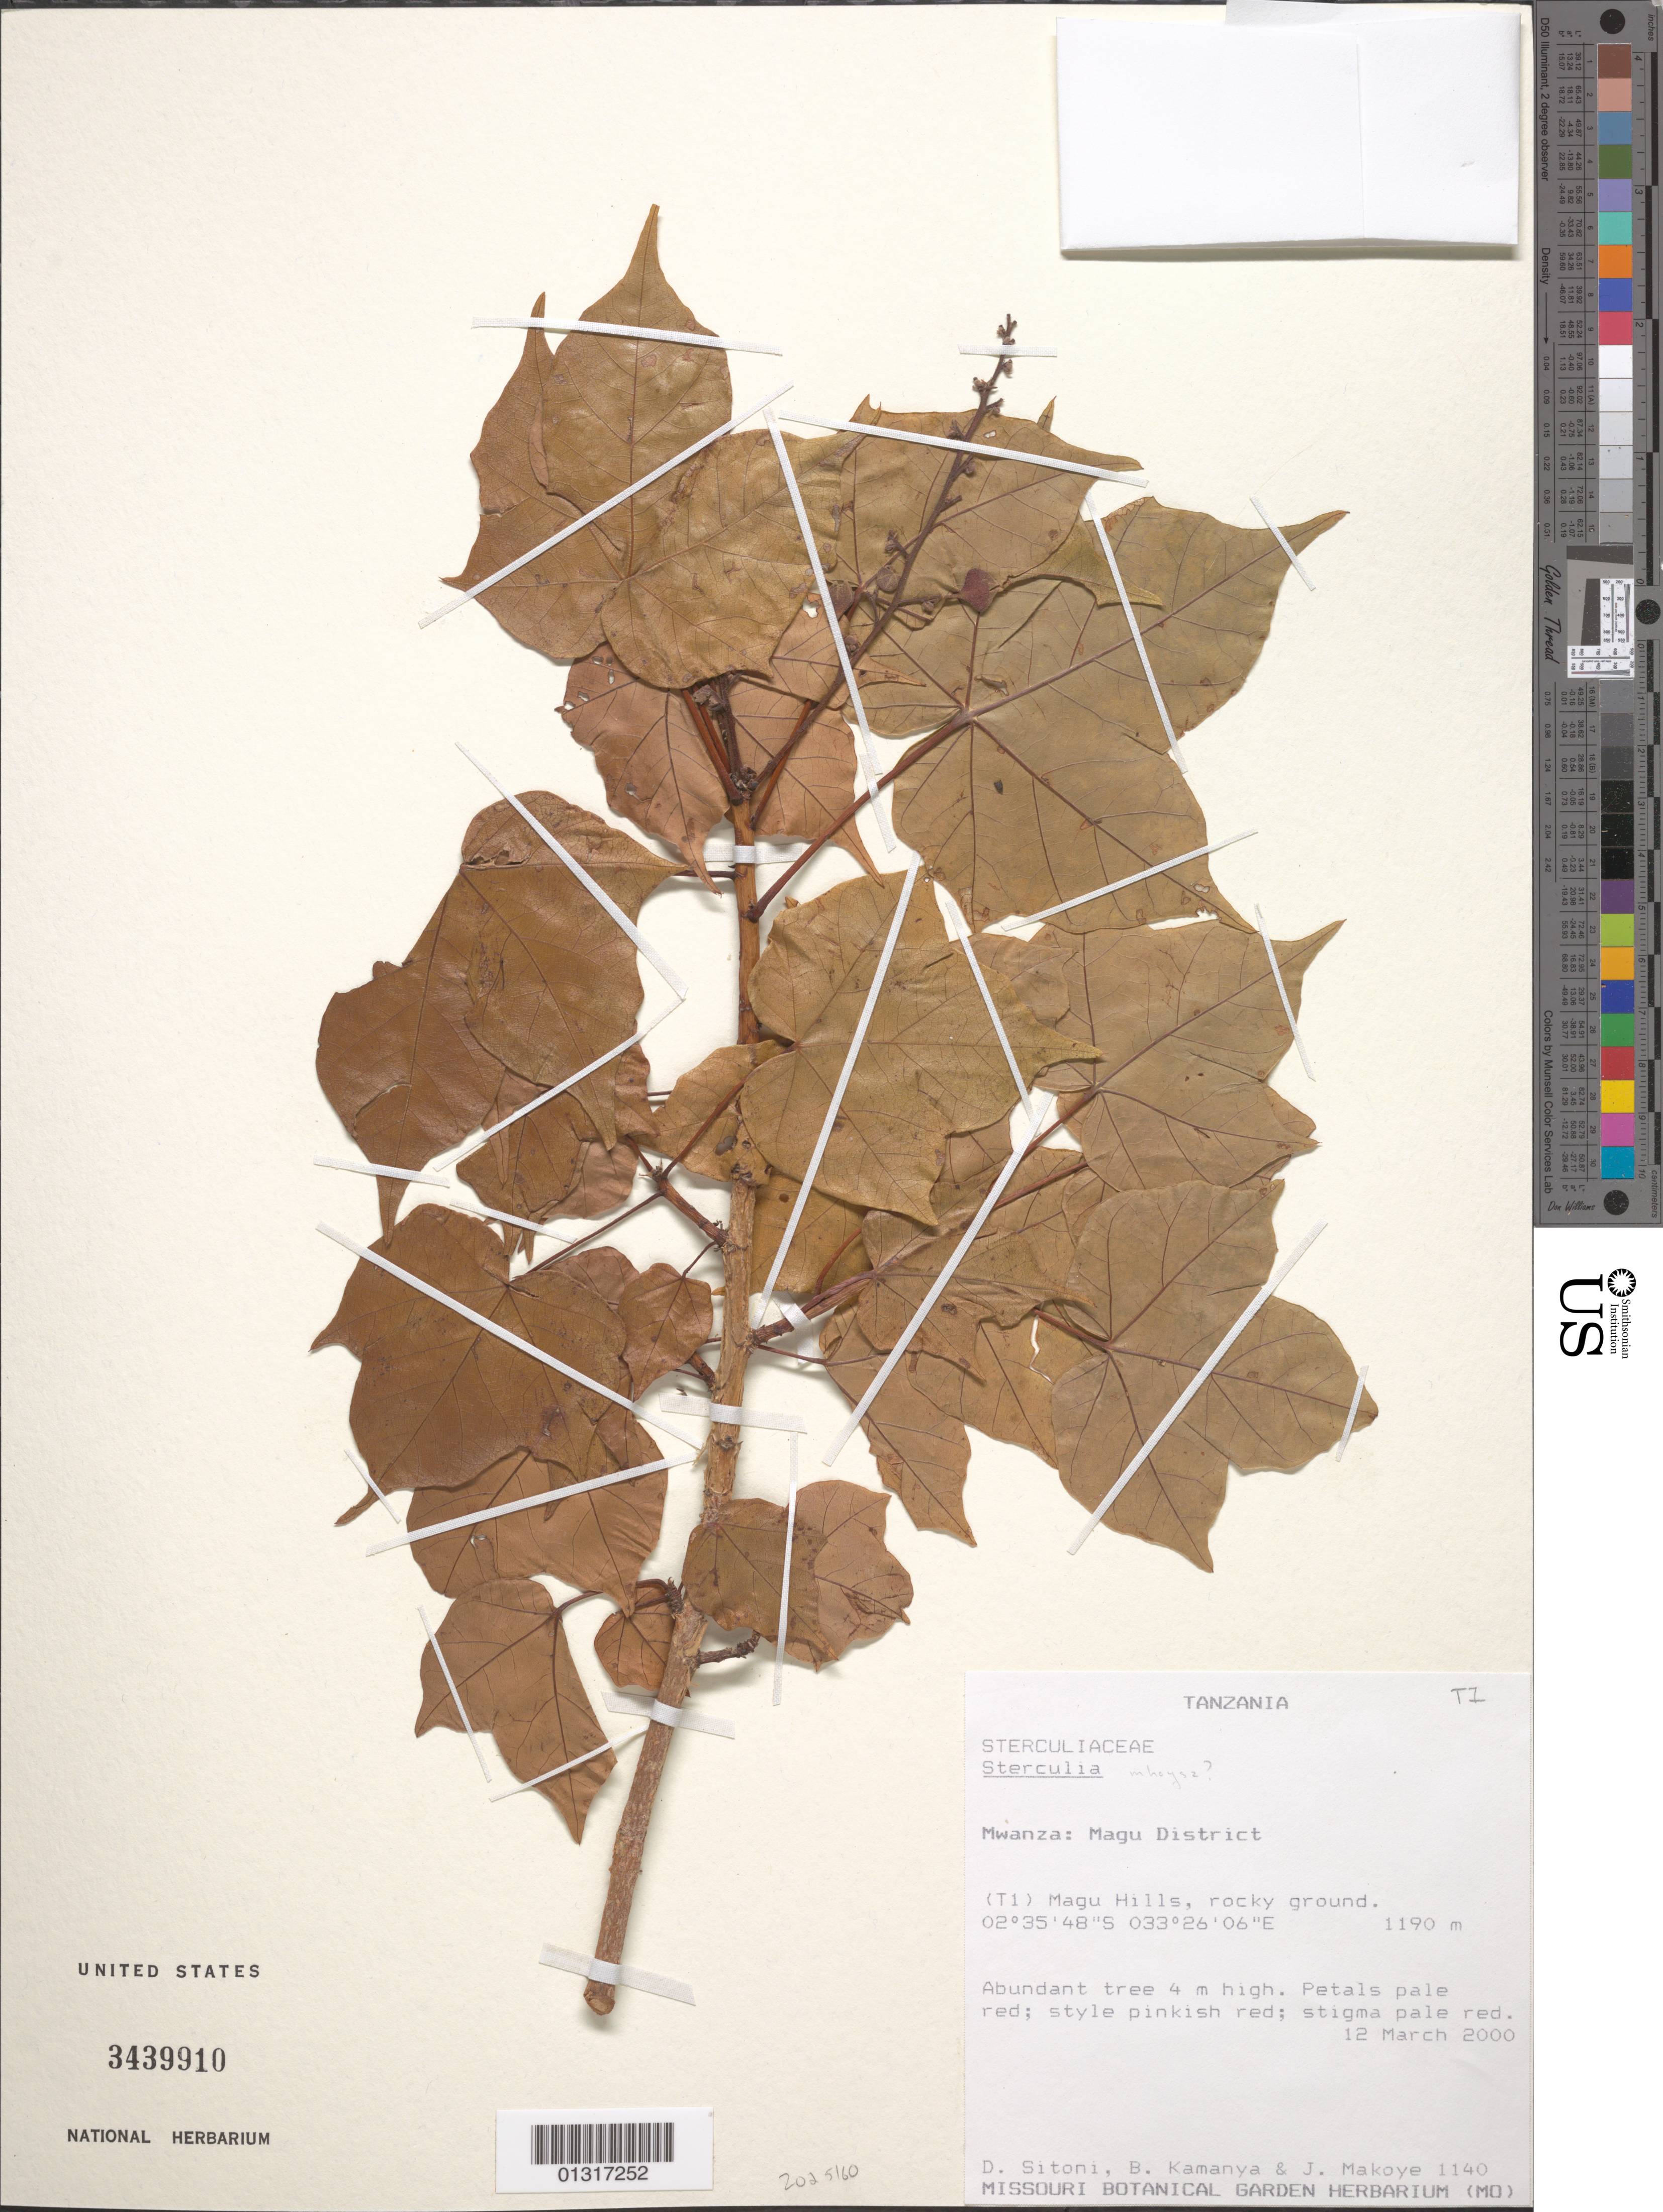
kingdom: Plantae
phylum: Tracheophyta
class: Magnoliopsida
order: Malvales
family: Malvaceae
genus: Sterculia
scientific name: Sterculia sp.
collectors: D. Sitoni, B. Kamanya & J. Makoye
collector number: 1140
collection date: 2000-03-12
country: Tanzania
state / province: Mwanza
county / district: Magu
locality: T1, Magu Hills.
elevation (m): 1190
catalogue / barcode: US 3439910